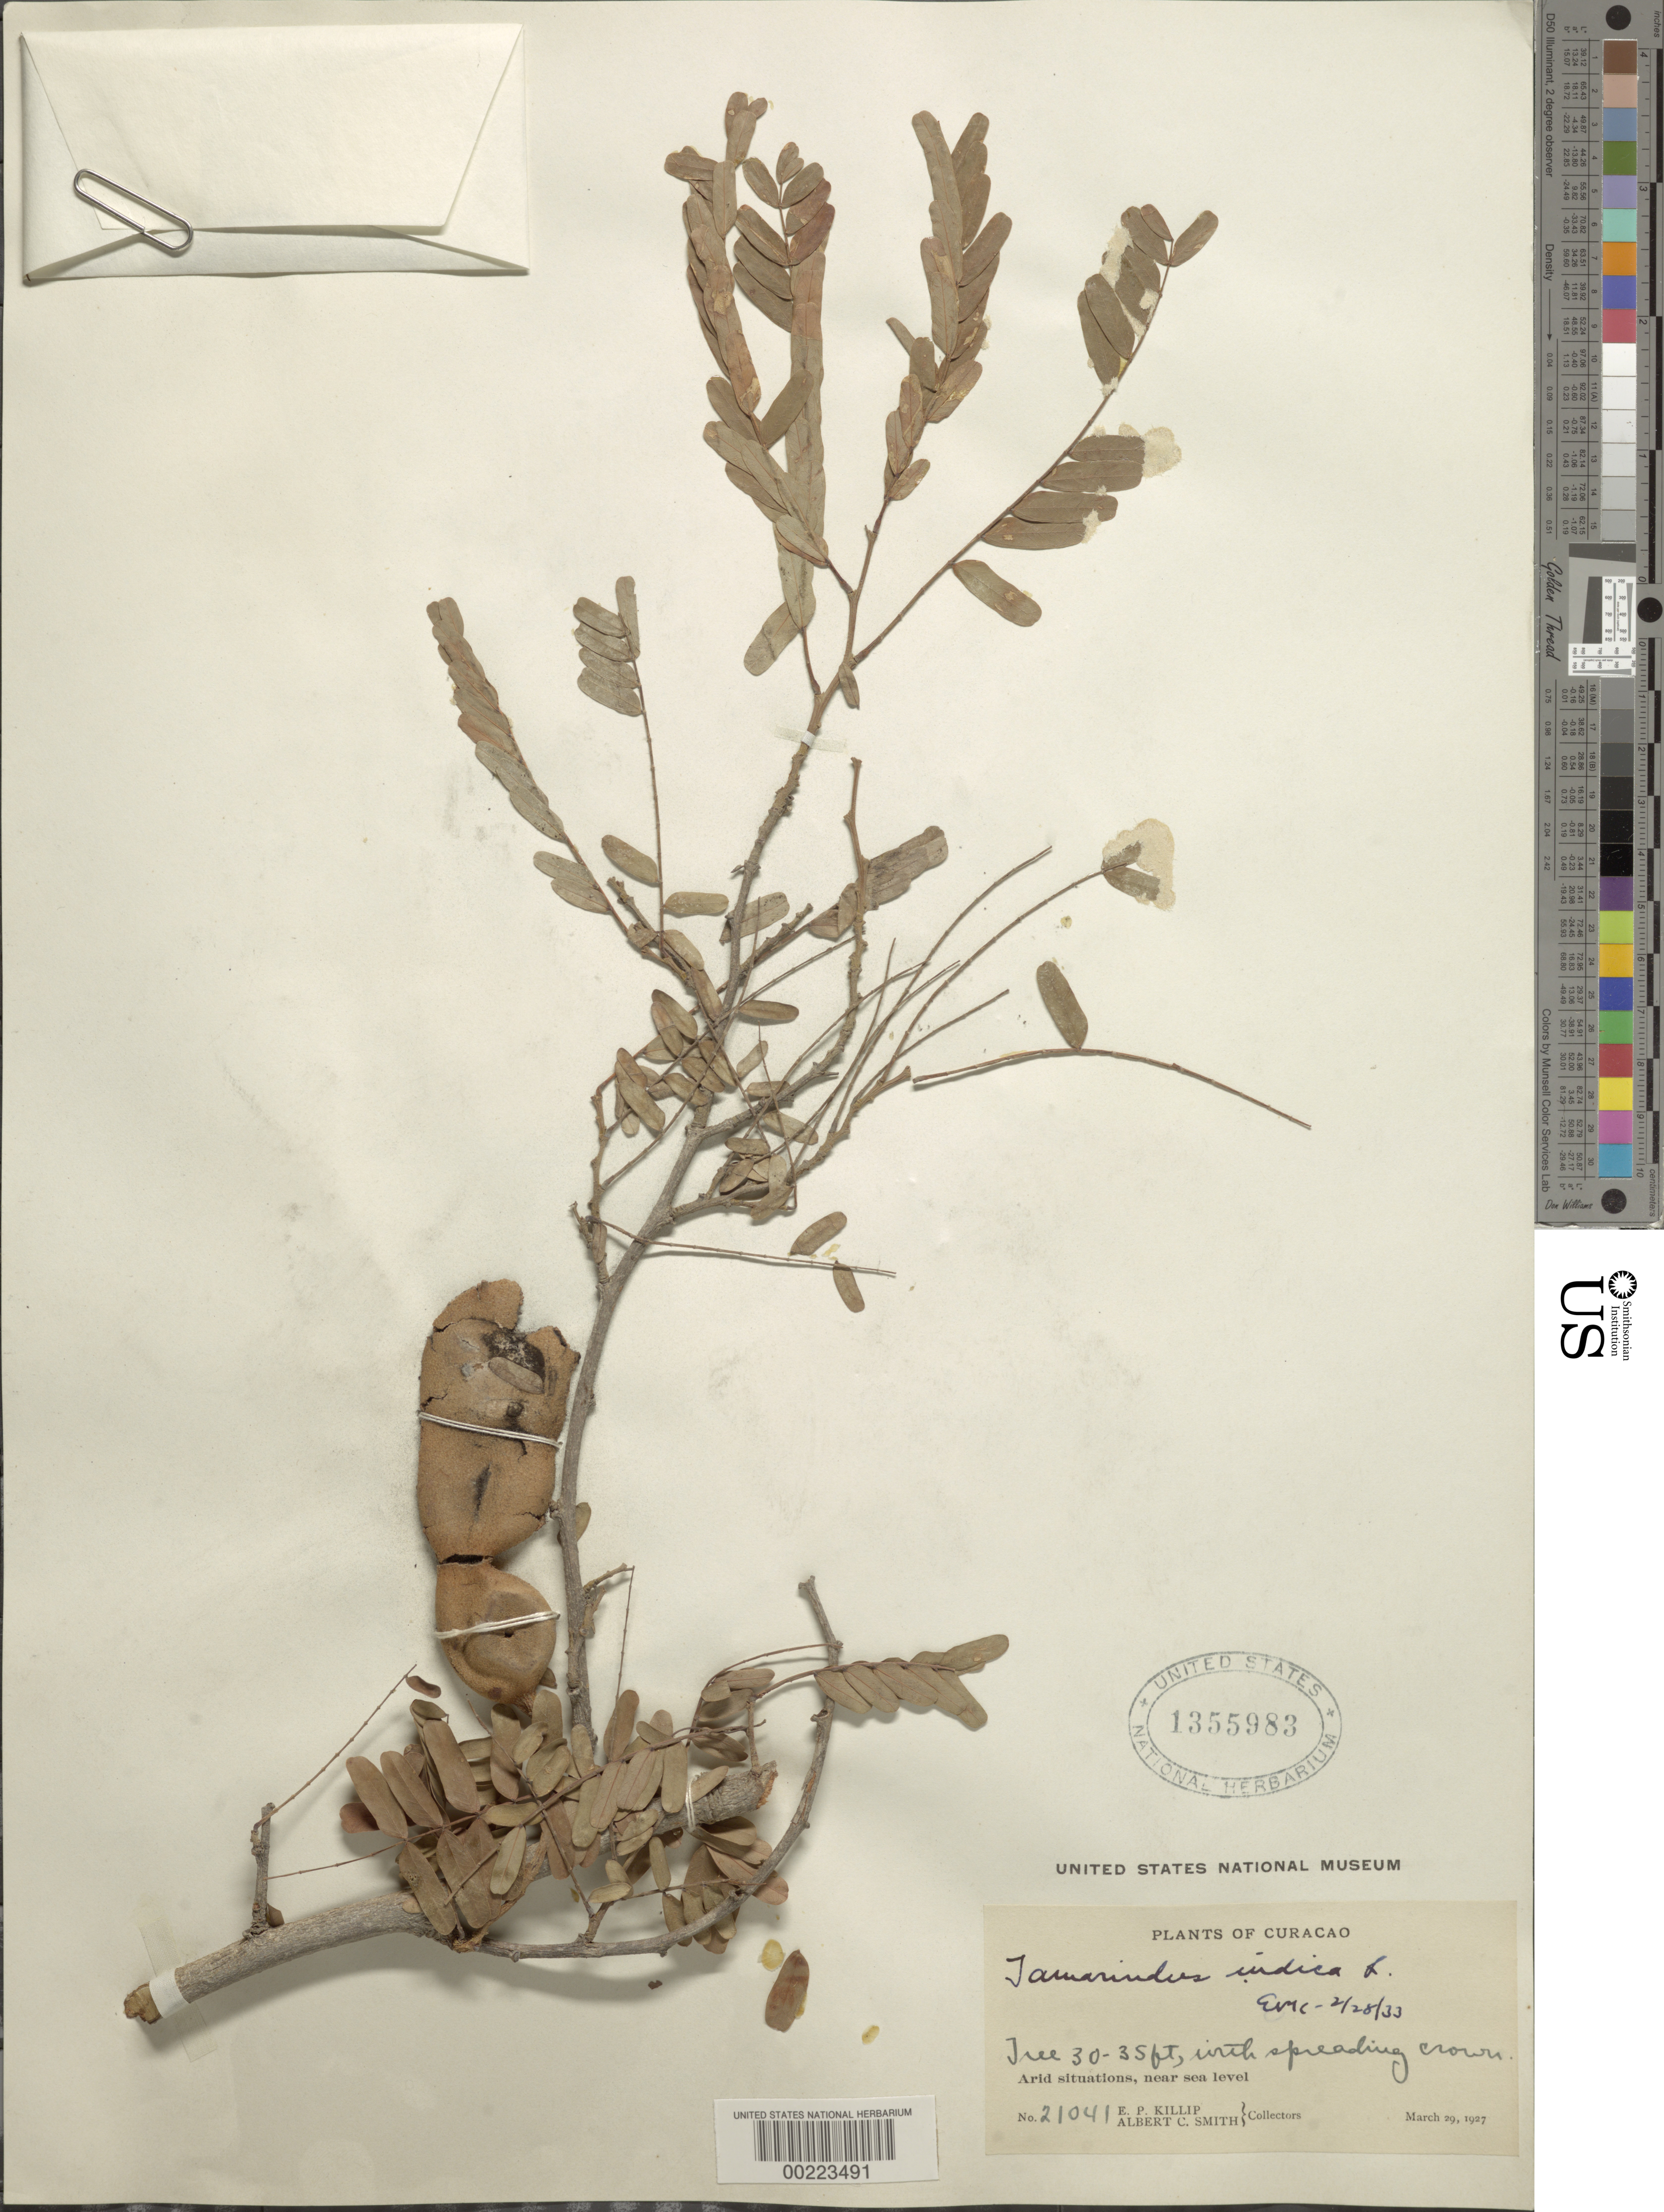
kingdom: Plantae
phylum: Tracheophyta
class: Magnoliopsida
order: Fabales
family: Fabaceae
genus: Tamarindus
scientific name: Tamarindus indica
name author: L.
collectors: E. P. Killip & A. C. Smith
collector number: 21041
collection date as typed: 29 Mar 1927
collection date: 1927-03-29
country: Curaçao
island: Curaçao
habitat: Arid situations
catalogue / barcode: US 1355983